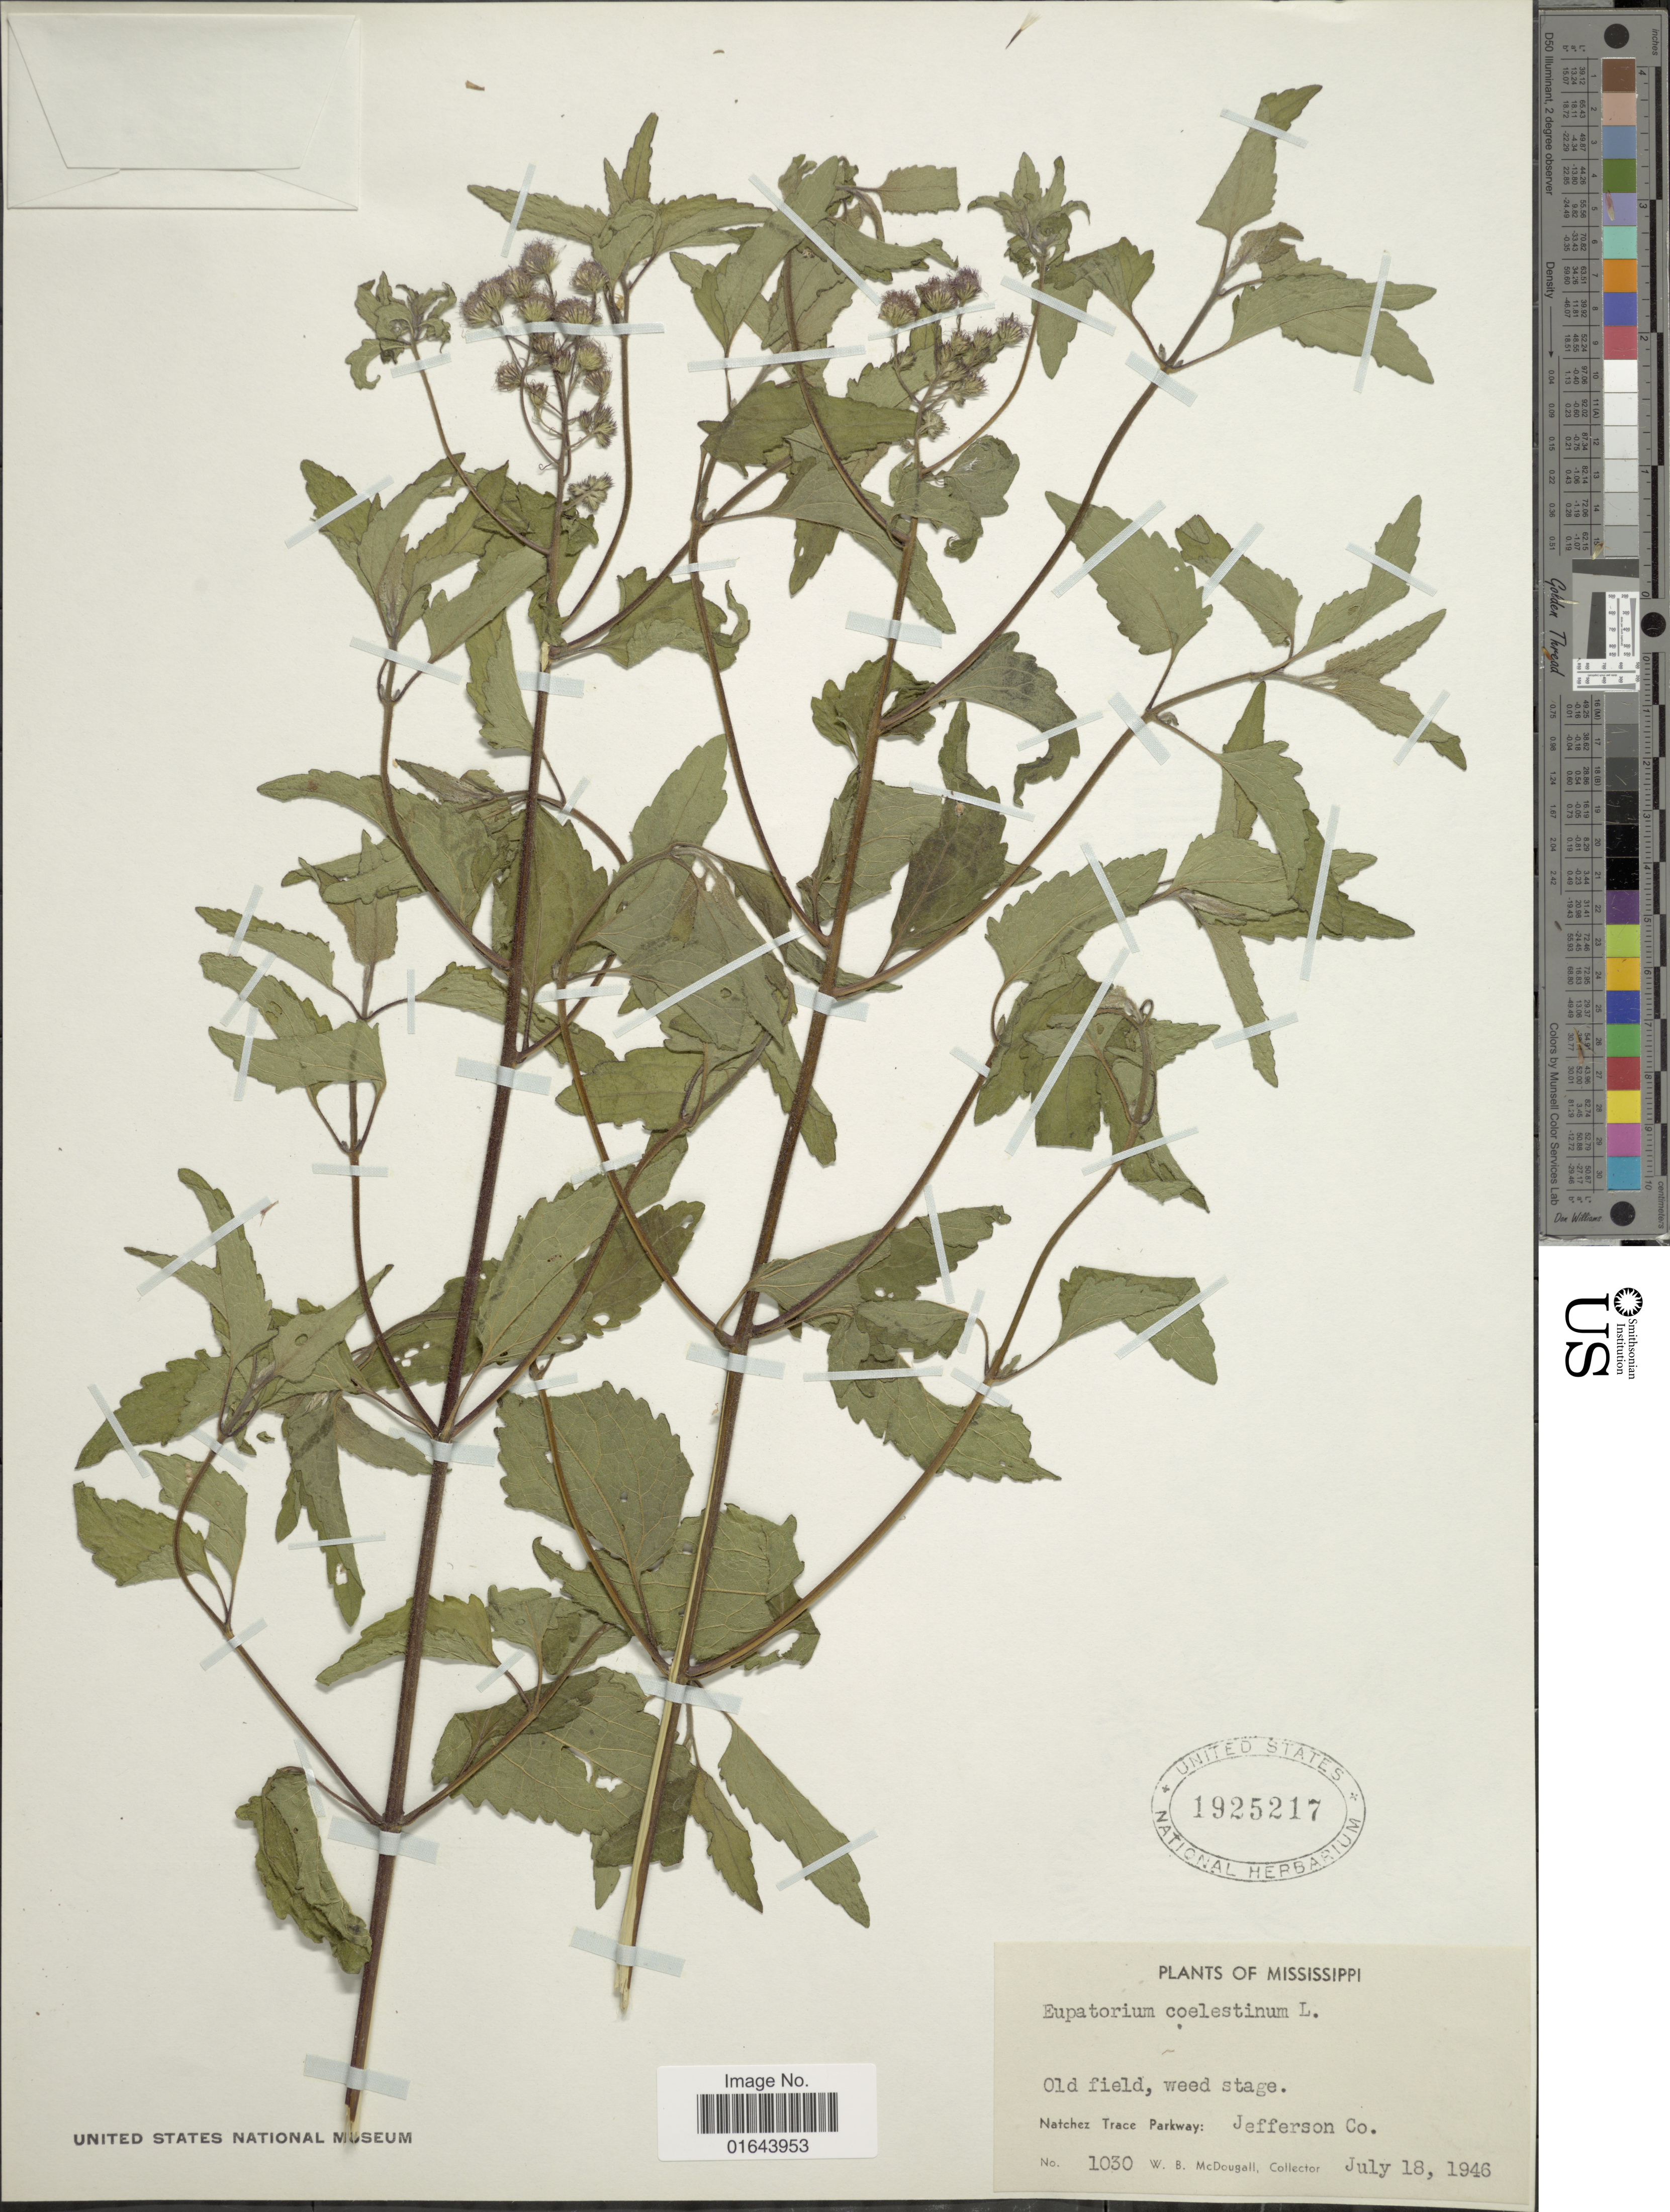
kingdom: Plantae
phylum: Tracheophyta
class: Magnoliopsida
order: Asterales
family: Asteraceae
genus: Conoclinium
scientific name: Conoclinium coelestinum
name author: (L.) DC.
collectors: W. B. McDougall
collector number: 1030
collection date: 1946-07-18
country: United States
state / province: Mississippi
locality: Natchez Trace Parkway: Jefferson Co.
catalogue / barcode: US 1925217